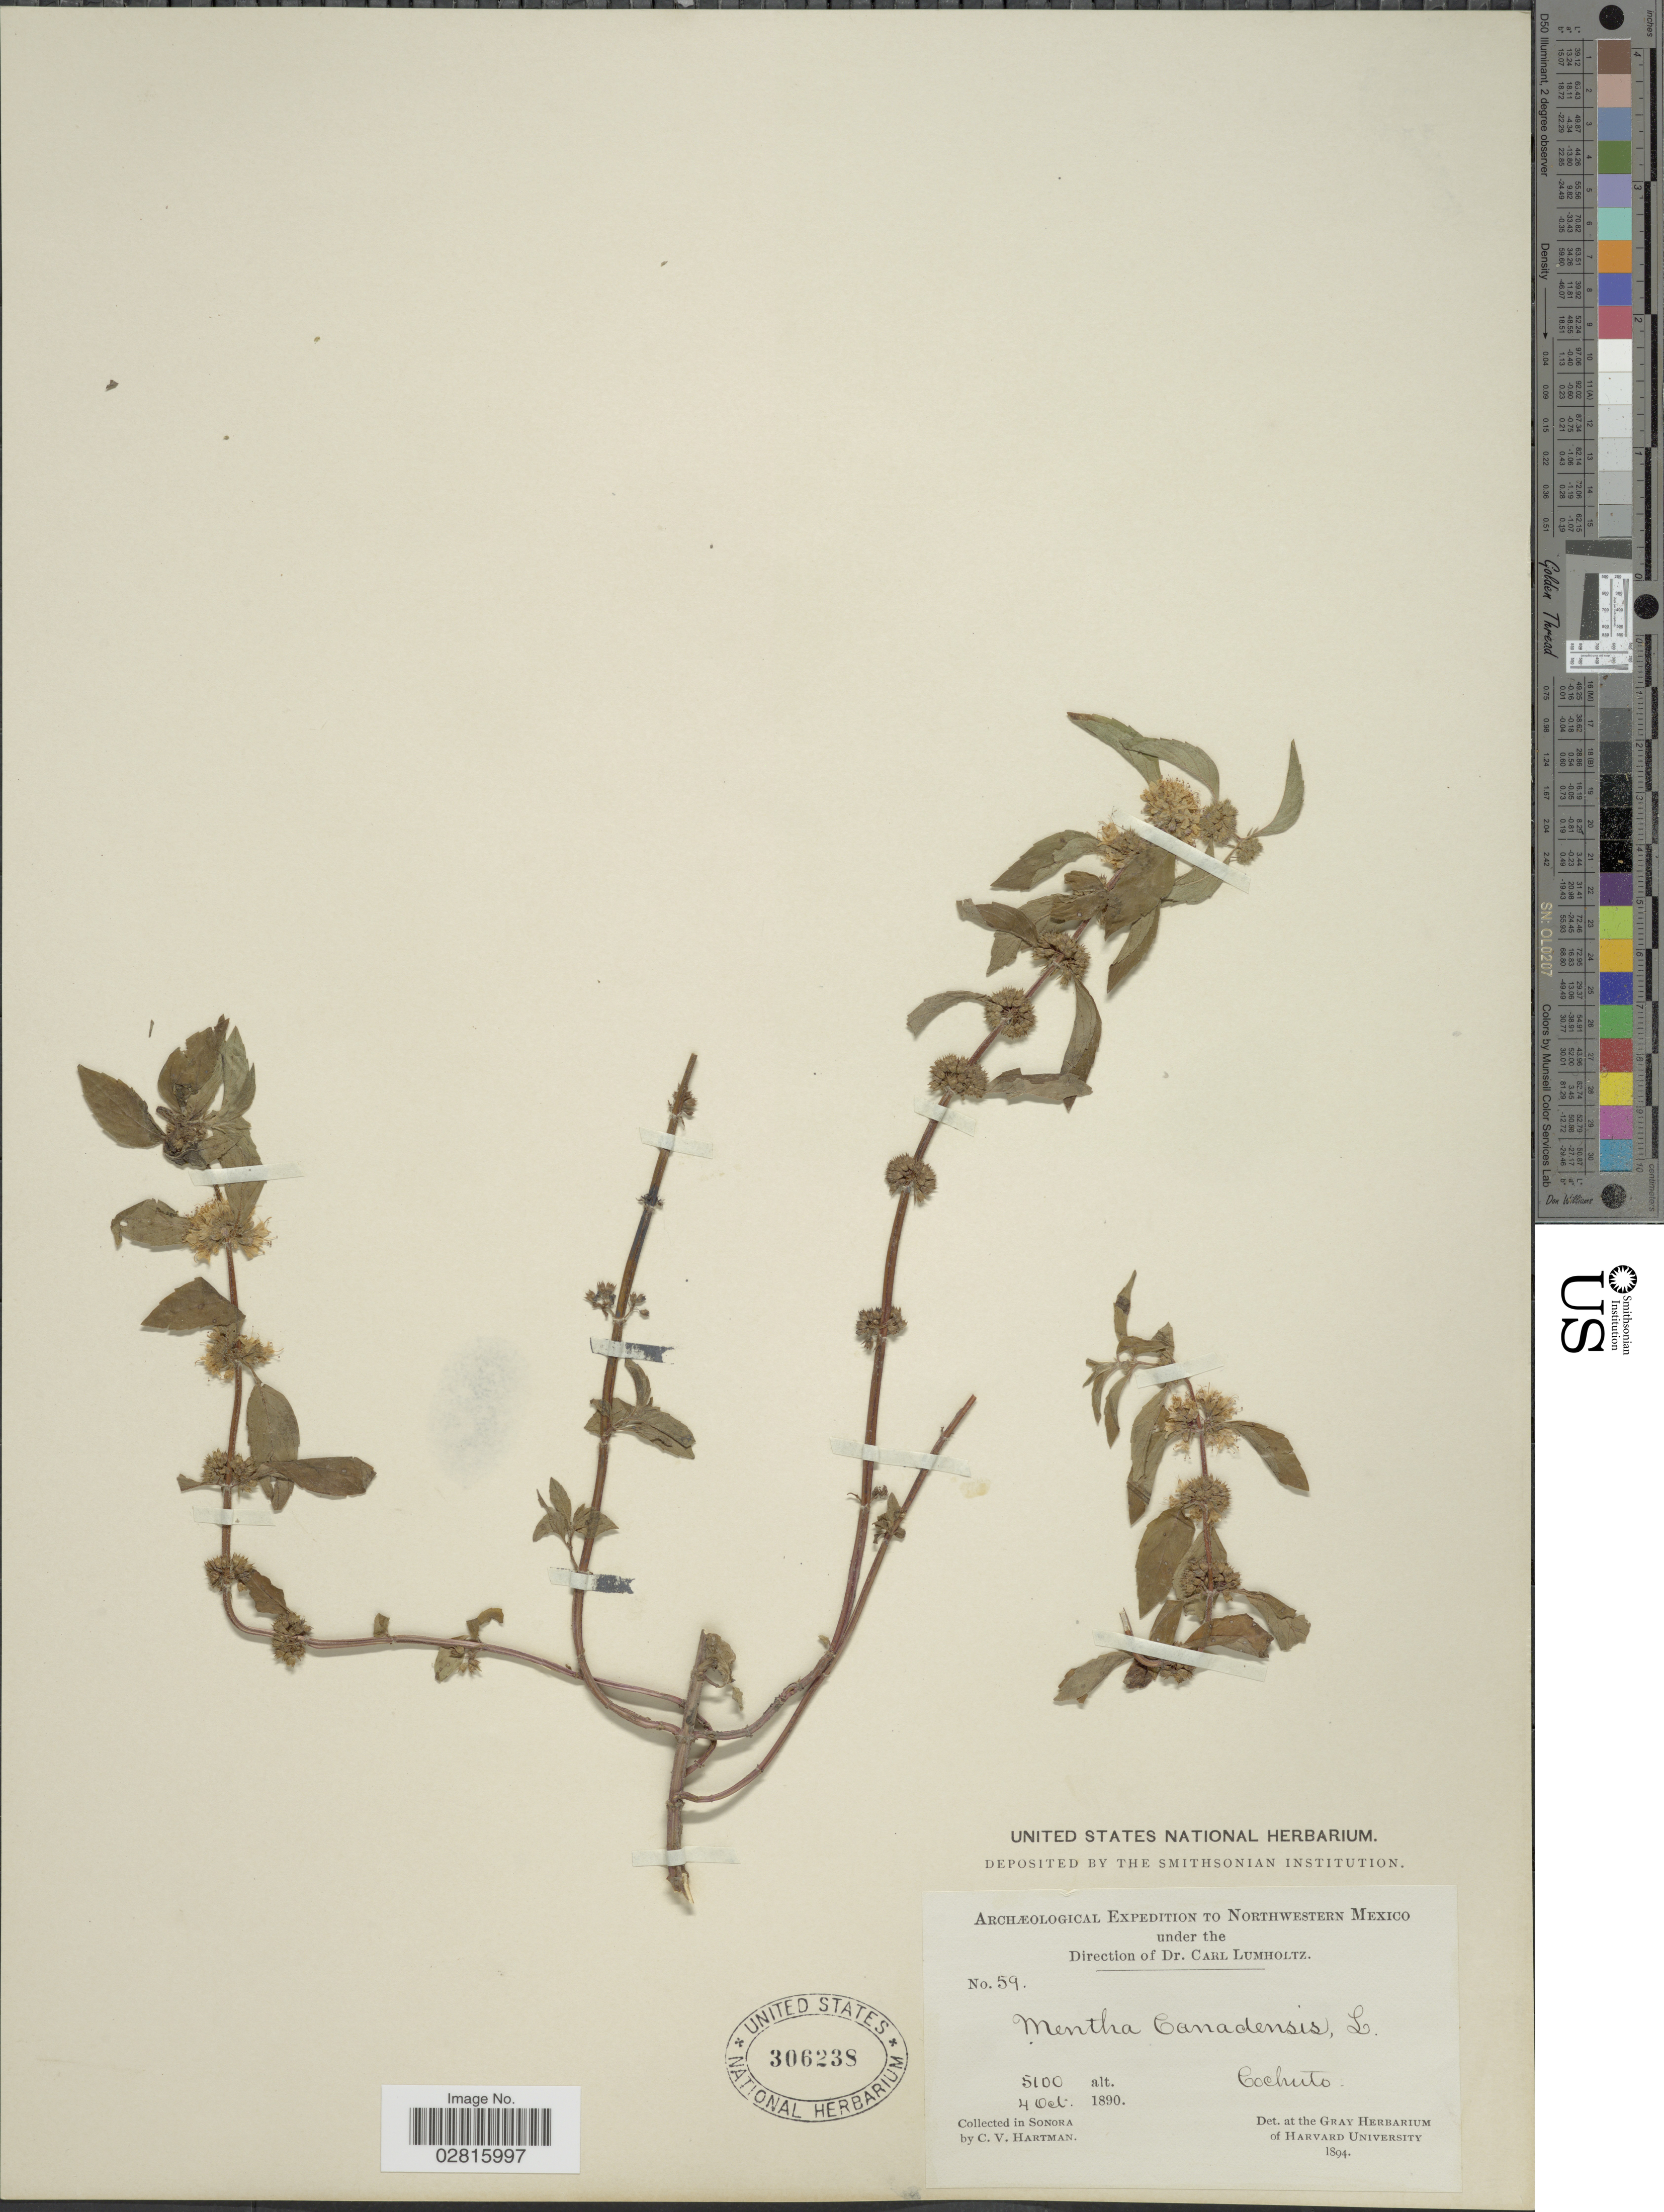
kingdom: Plantae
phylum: Tracheophyta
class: Magnoliopsida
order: Lamiales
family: Lamiaceae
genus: Mentha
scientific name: Mentha canadensis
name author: L.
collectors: C. V. Hartman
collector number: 59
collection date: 1890-10-04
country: Mexico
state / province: Sonora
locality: Northwestern Mexico. Cochuto.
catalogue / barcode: US 306238